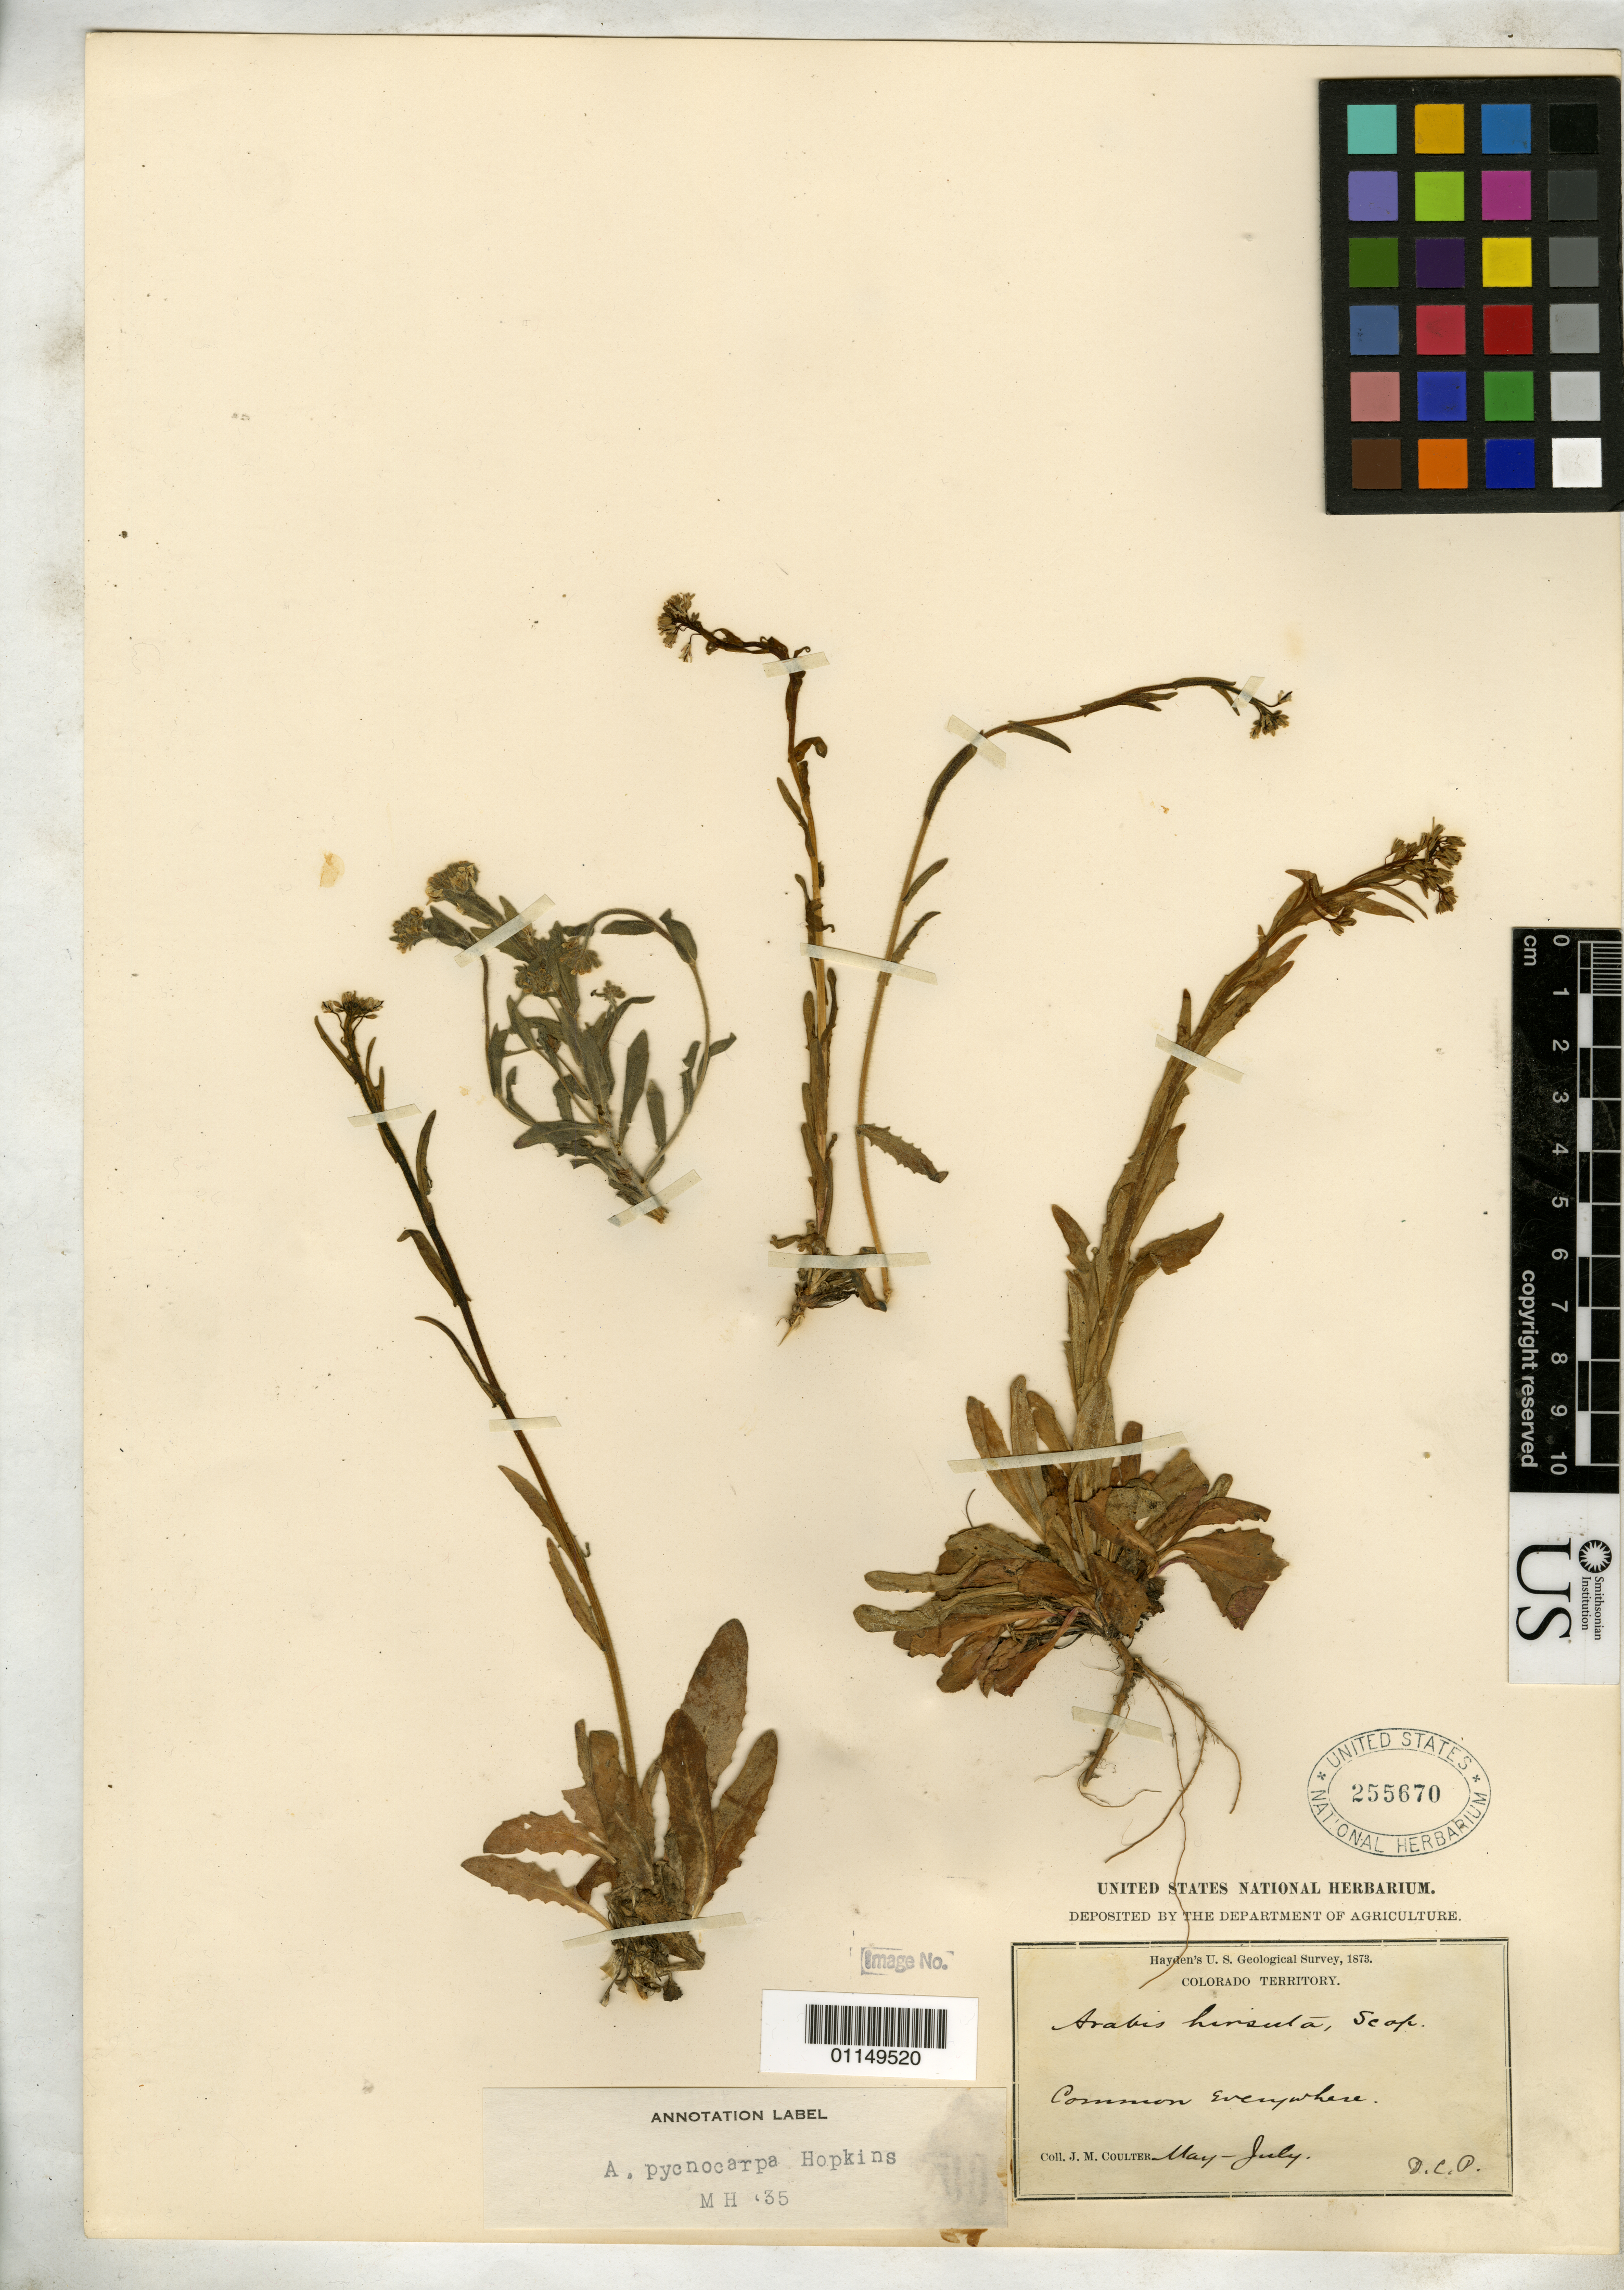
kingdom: Plantae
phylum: Tracheophyta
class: Magnoliopsida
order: Brassicales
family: Brassicaceae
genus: Arabis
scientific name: Arabis hirsuta var. pycnocarpa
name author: M. Hopkins & Rollins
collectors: J. M. Coulter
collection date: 1873-05/1873-07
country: United States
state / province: Colorado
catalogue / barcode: US 255670